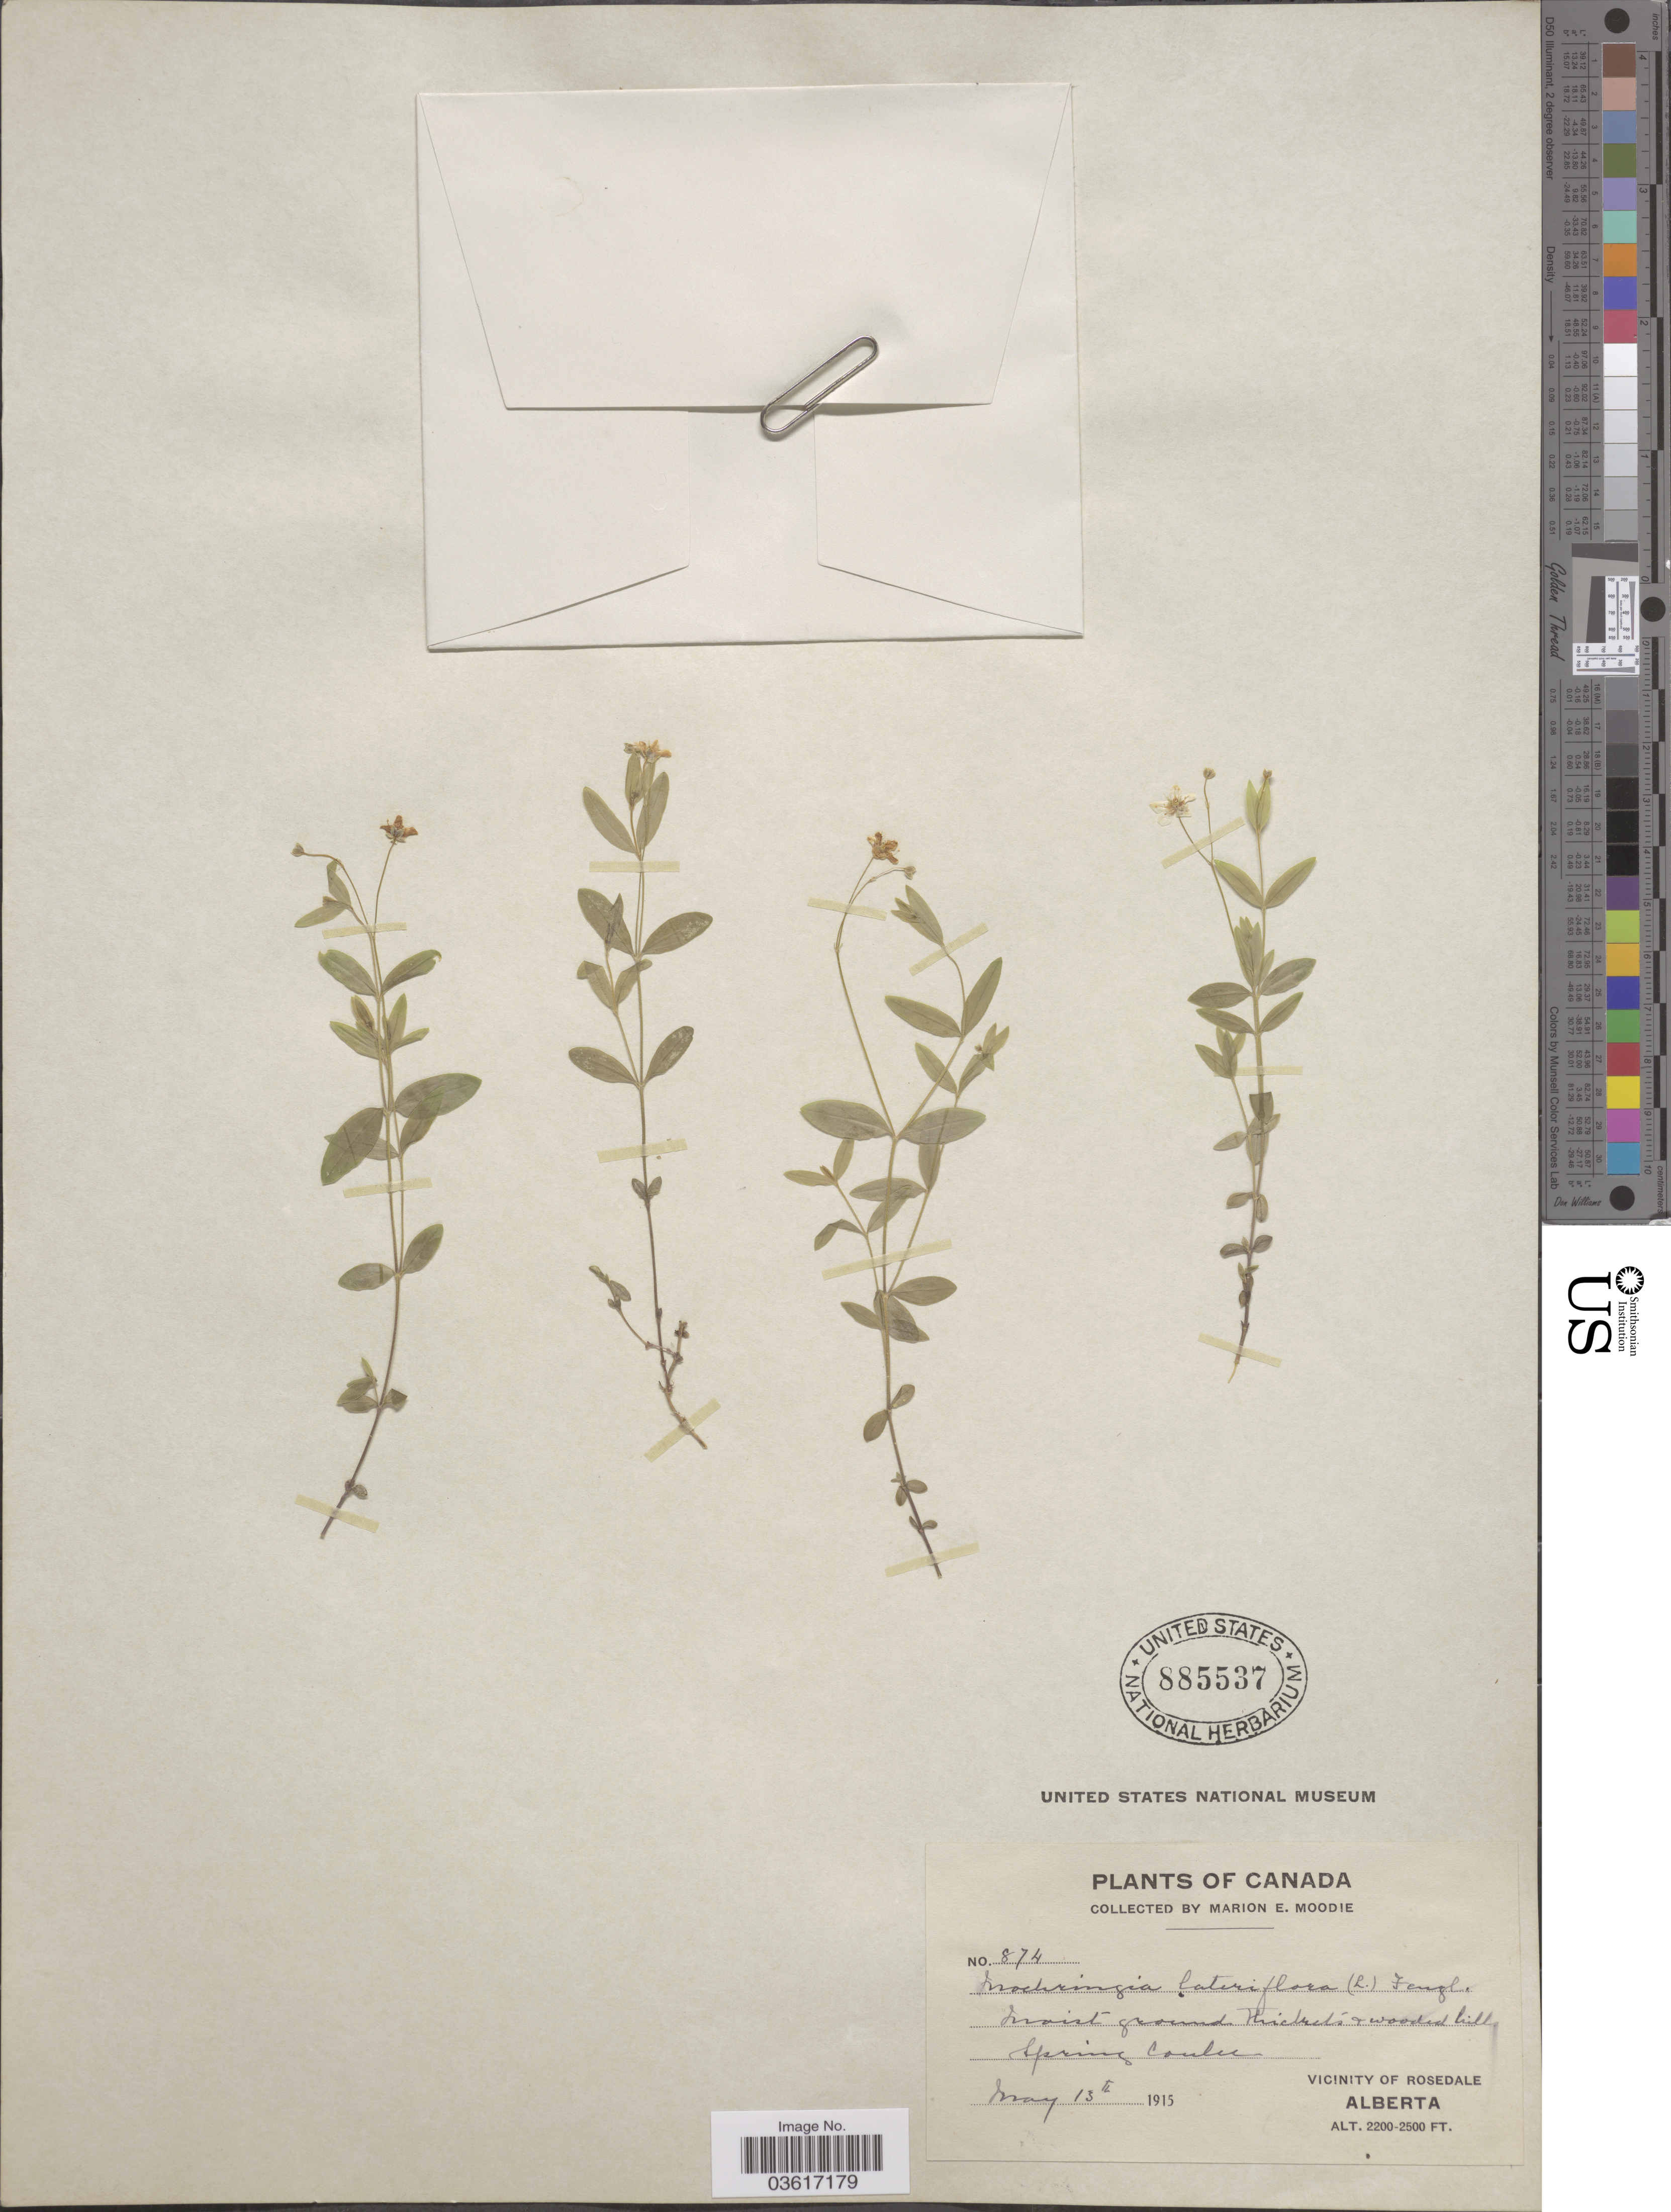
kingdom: Plantae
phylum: Tracheophyta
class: Magnoliopsida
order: Caryophyllales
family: Caryophyllaceae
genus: Moehringia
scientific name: Moehringia lateriflora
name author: (L.) Fenzl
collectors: M. E. Moodie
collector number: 874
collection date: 1915-05-15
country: Canada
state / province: Alberta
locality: Spring Coulee. Vicinity of Rosedale.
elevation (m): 671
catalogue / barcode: US 885537